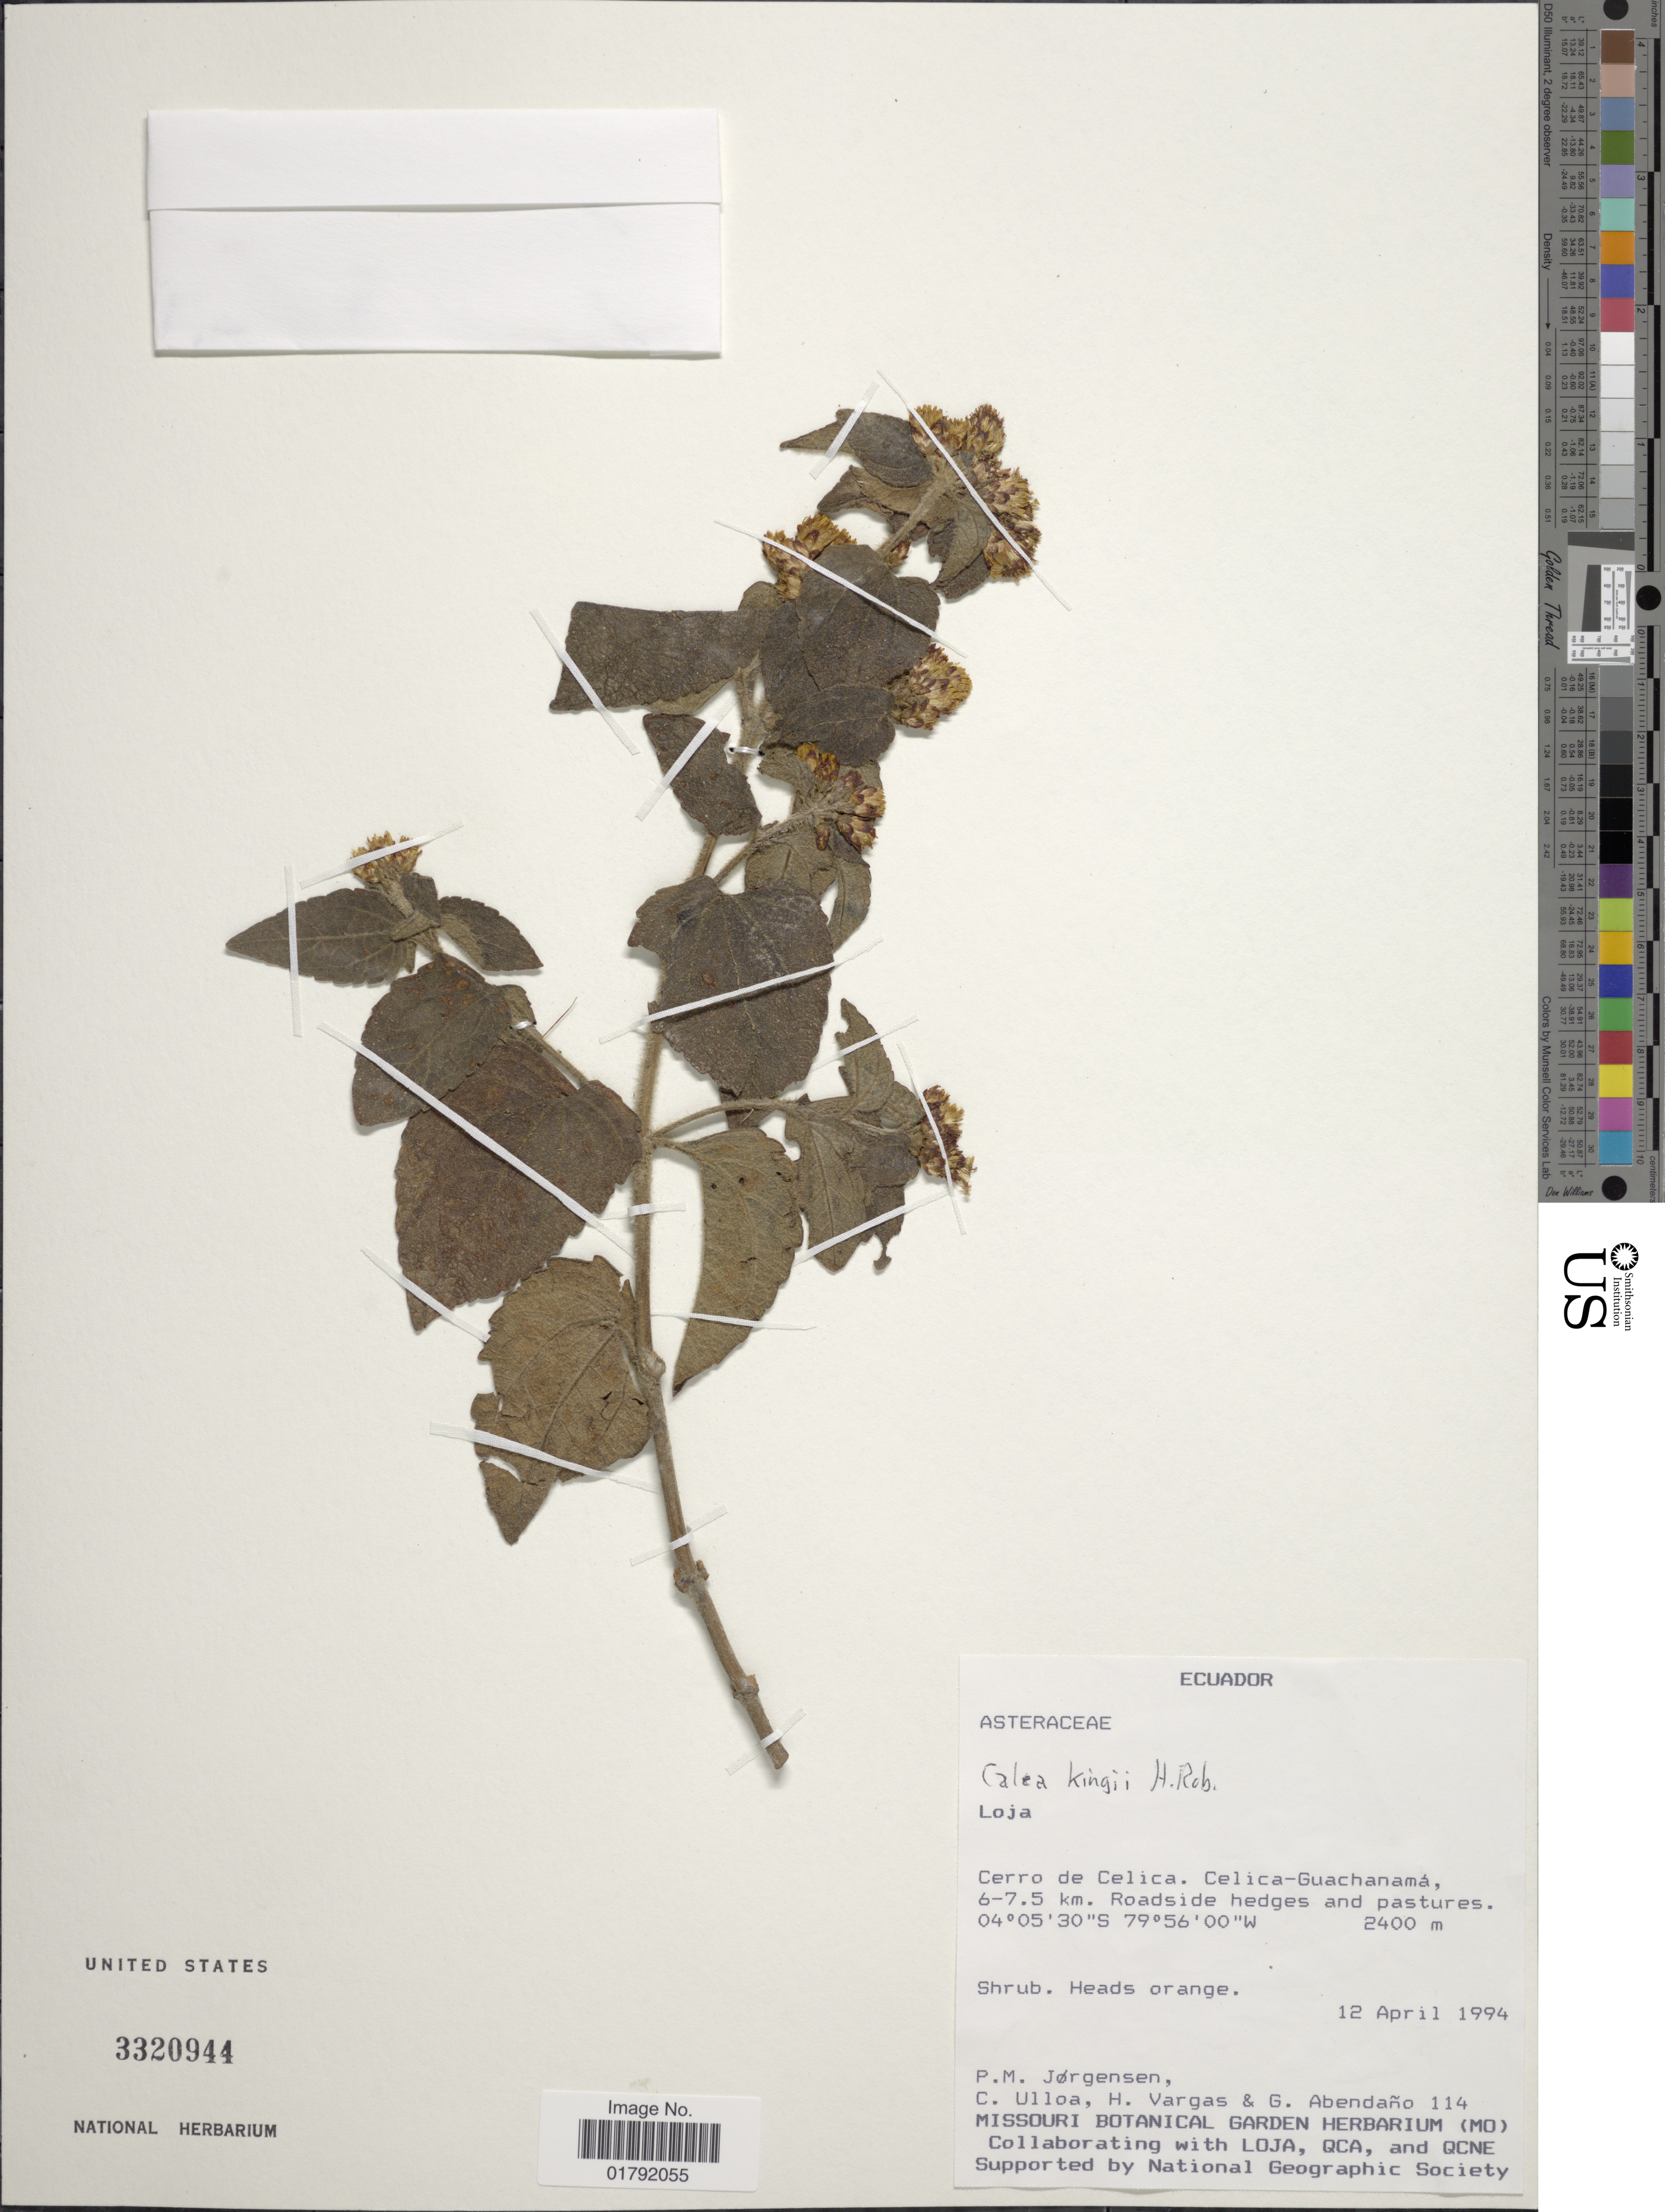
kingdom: Plantae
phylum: Tracheophyta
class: Magnoliopsida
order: Asterales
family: Asteraceae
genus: Calea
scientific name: Calea kingii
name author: H. Rob.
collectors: P. Jørgensen, C. Ulloa, H. Vargas & G. Abendaño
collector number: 114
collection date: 1994-04-12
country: Ecuador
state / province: Loja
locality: Cerro de Celica, Celica-Guachanama, 6-7.5 km., roadside hedges and pastures.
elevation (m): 2400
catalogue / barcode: US 3320944